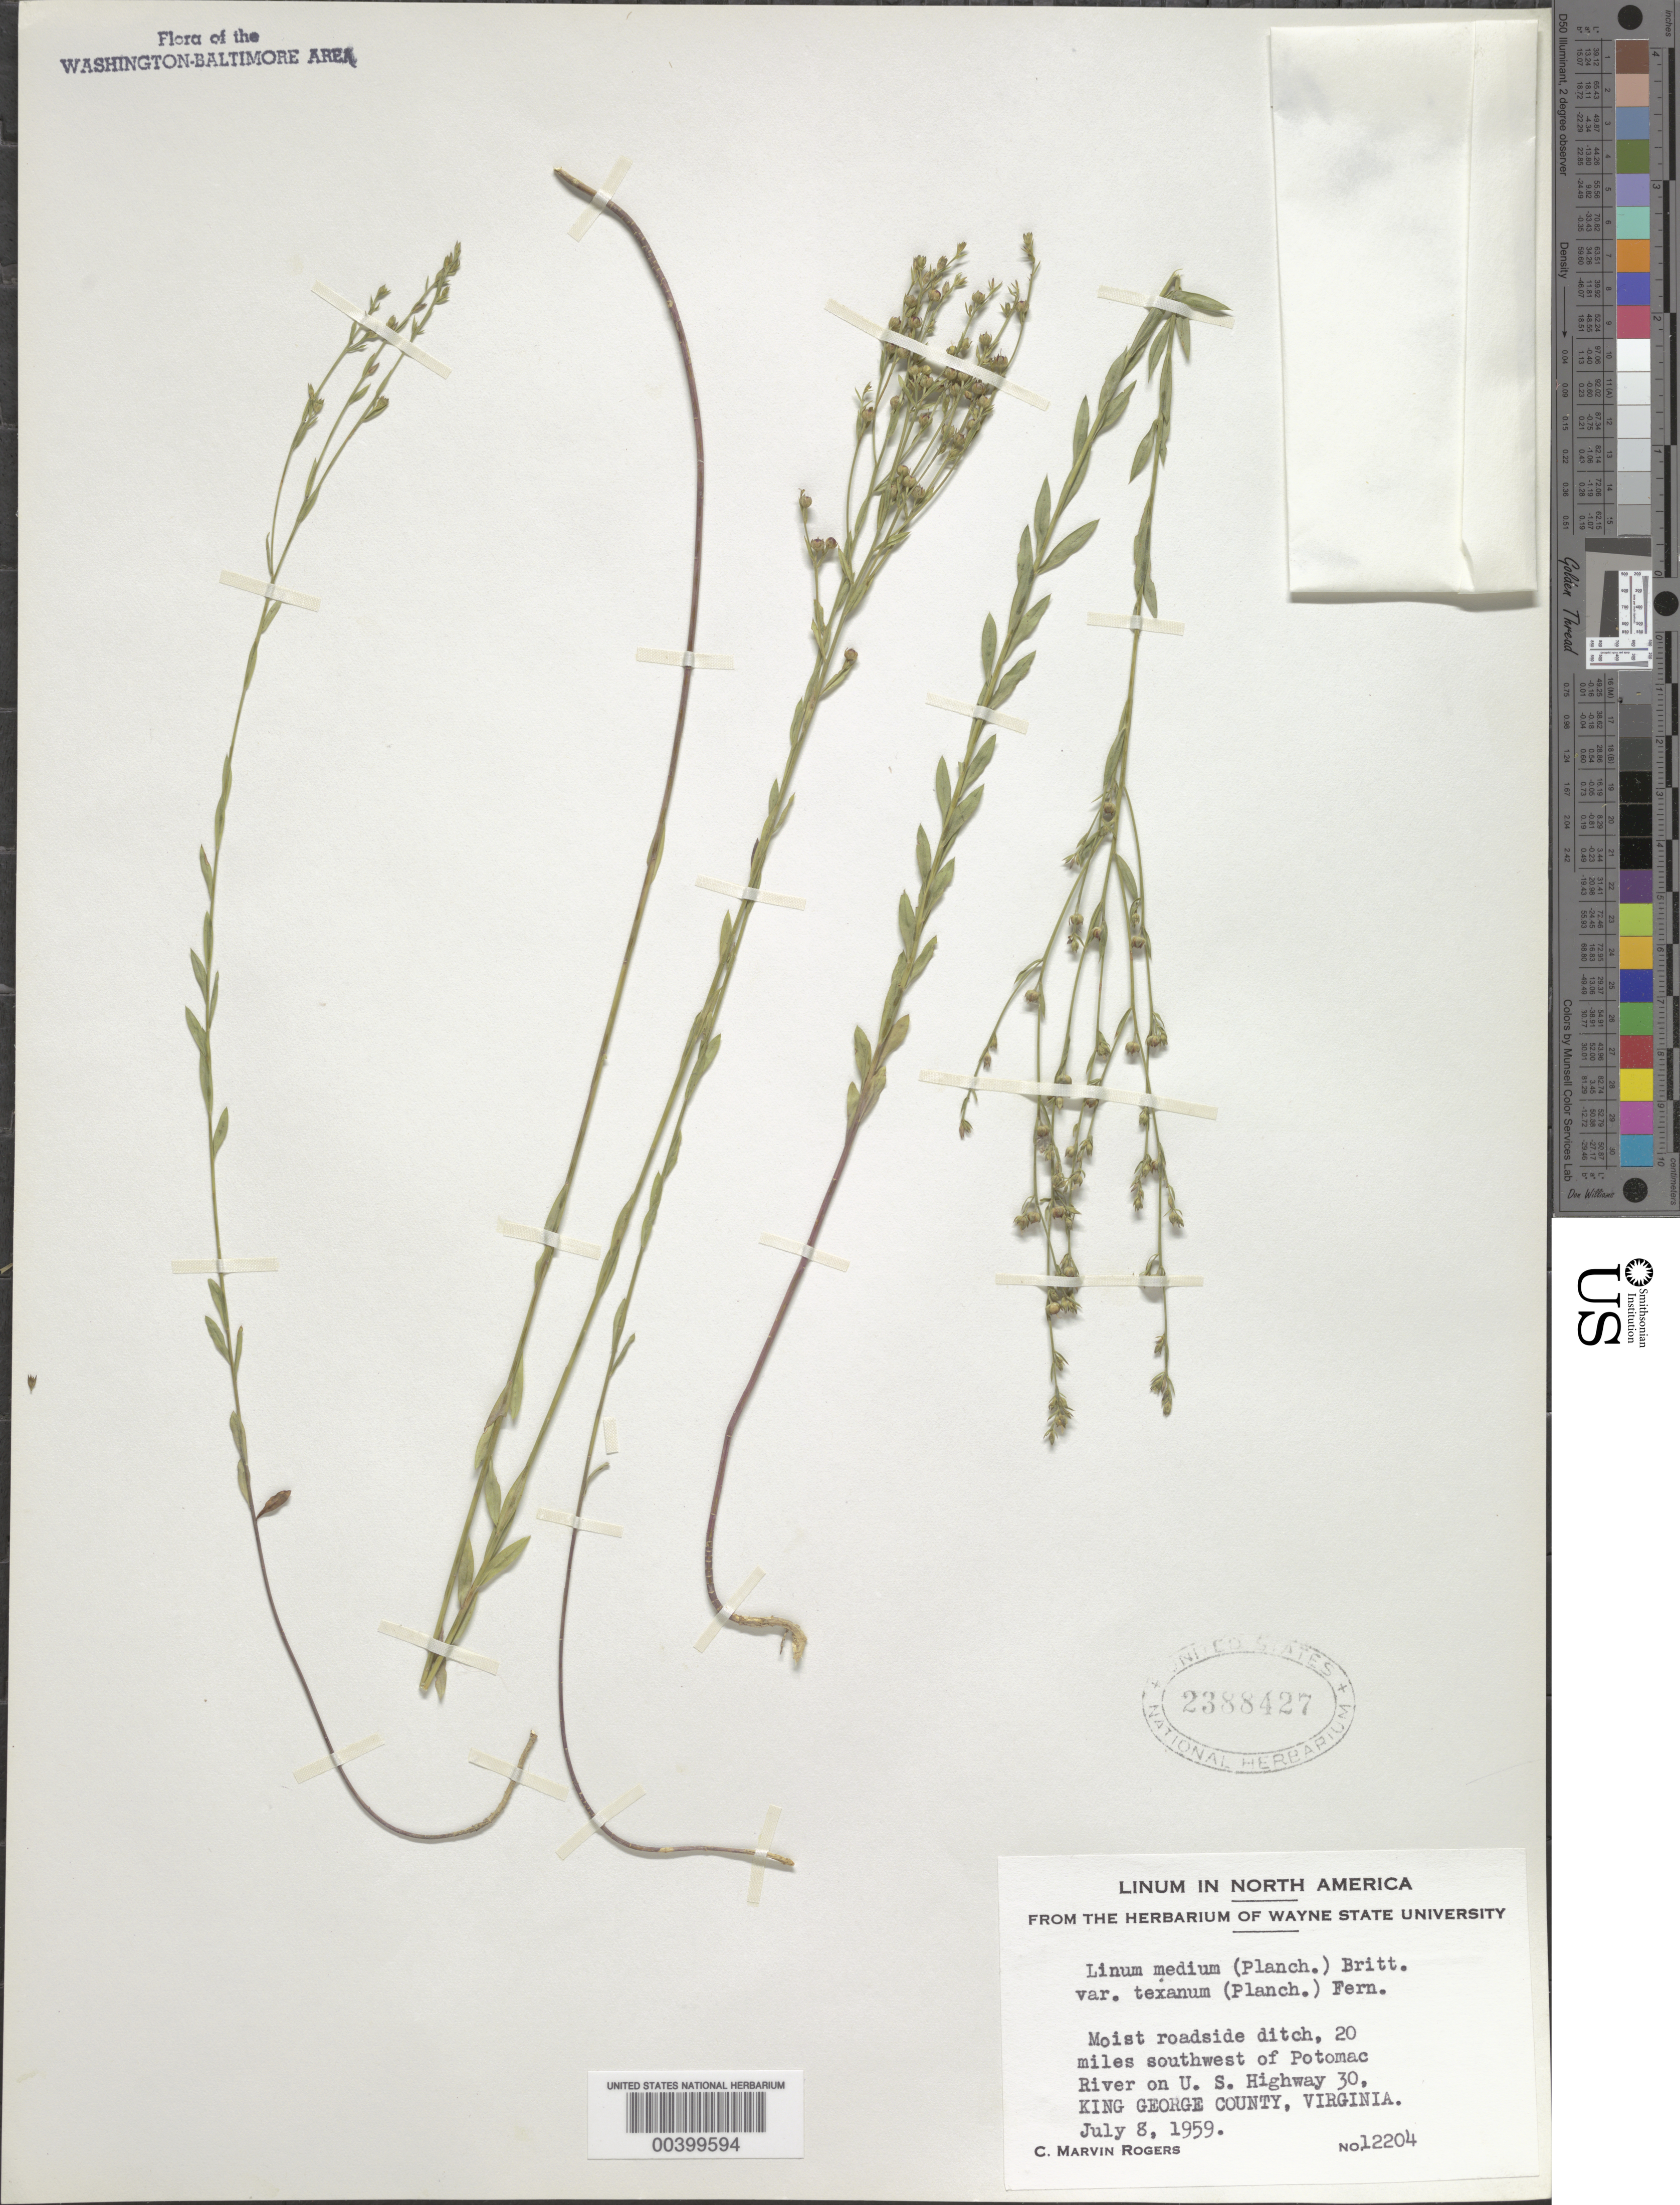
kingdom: Plantae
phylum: Tracheophyta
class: Magnoliopsida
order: Malpighiales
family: Linaceae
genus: Linum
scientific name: Linum medium var. texanum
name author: (Planch.) Fernald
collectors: C. M. Rogers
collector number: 12204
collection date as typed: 08 Jul 1959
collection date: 1959-07-08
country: United States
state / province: Virginia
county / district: King George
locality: SW of Potomac River, Hwy 30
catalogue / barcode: US 2388427